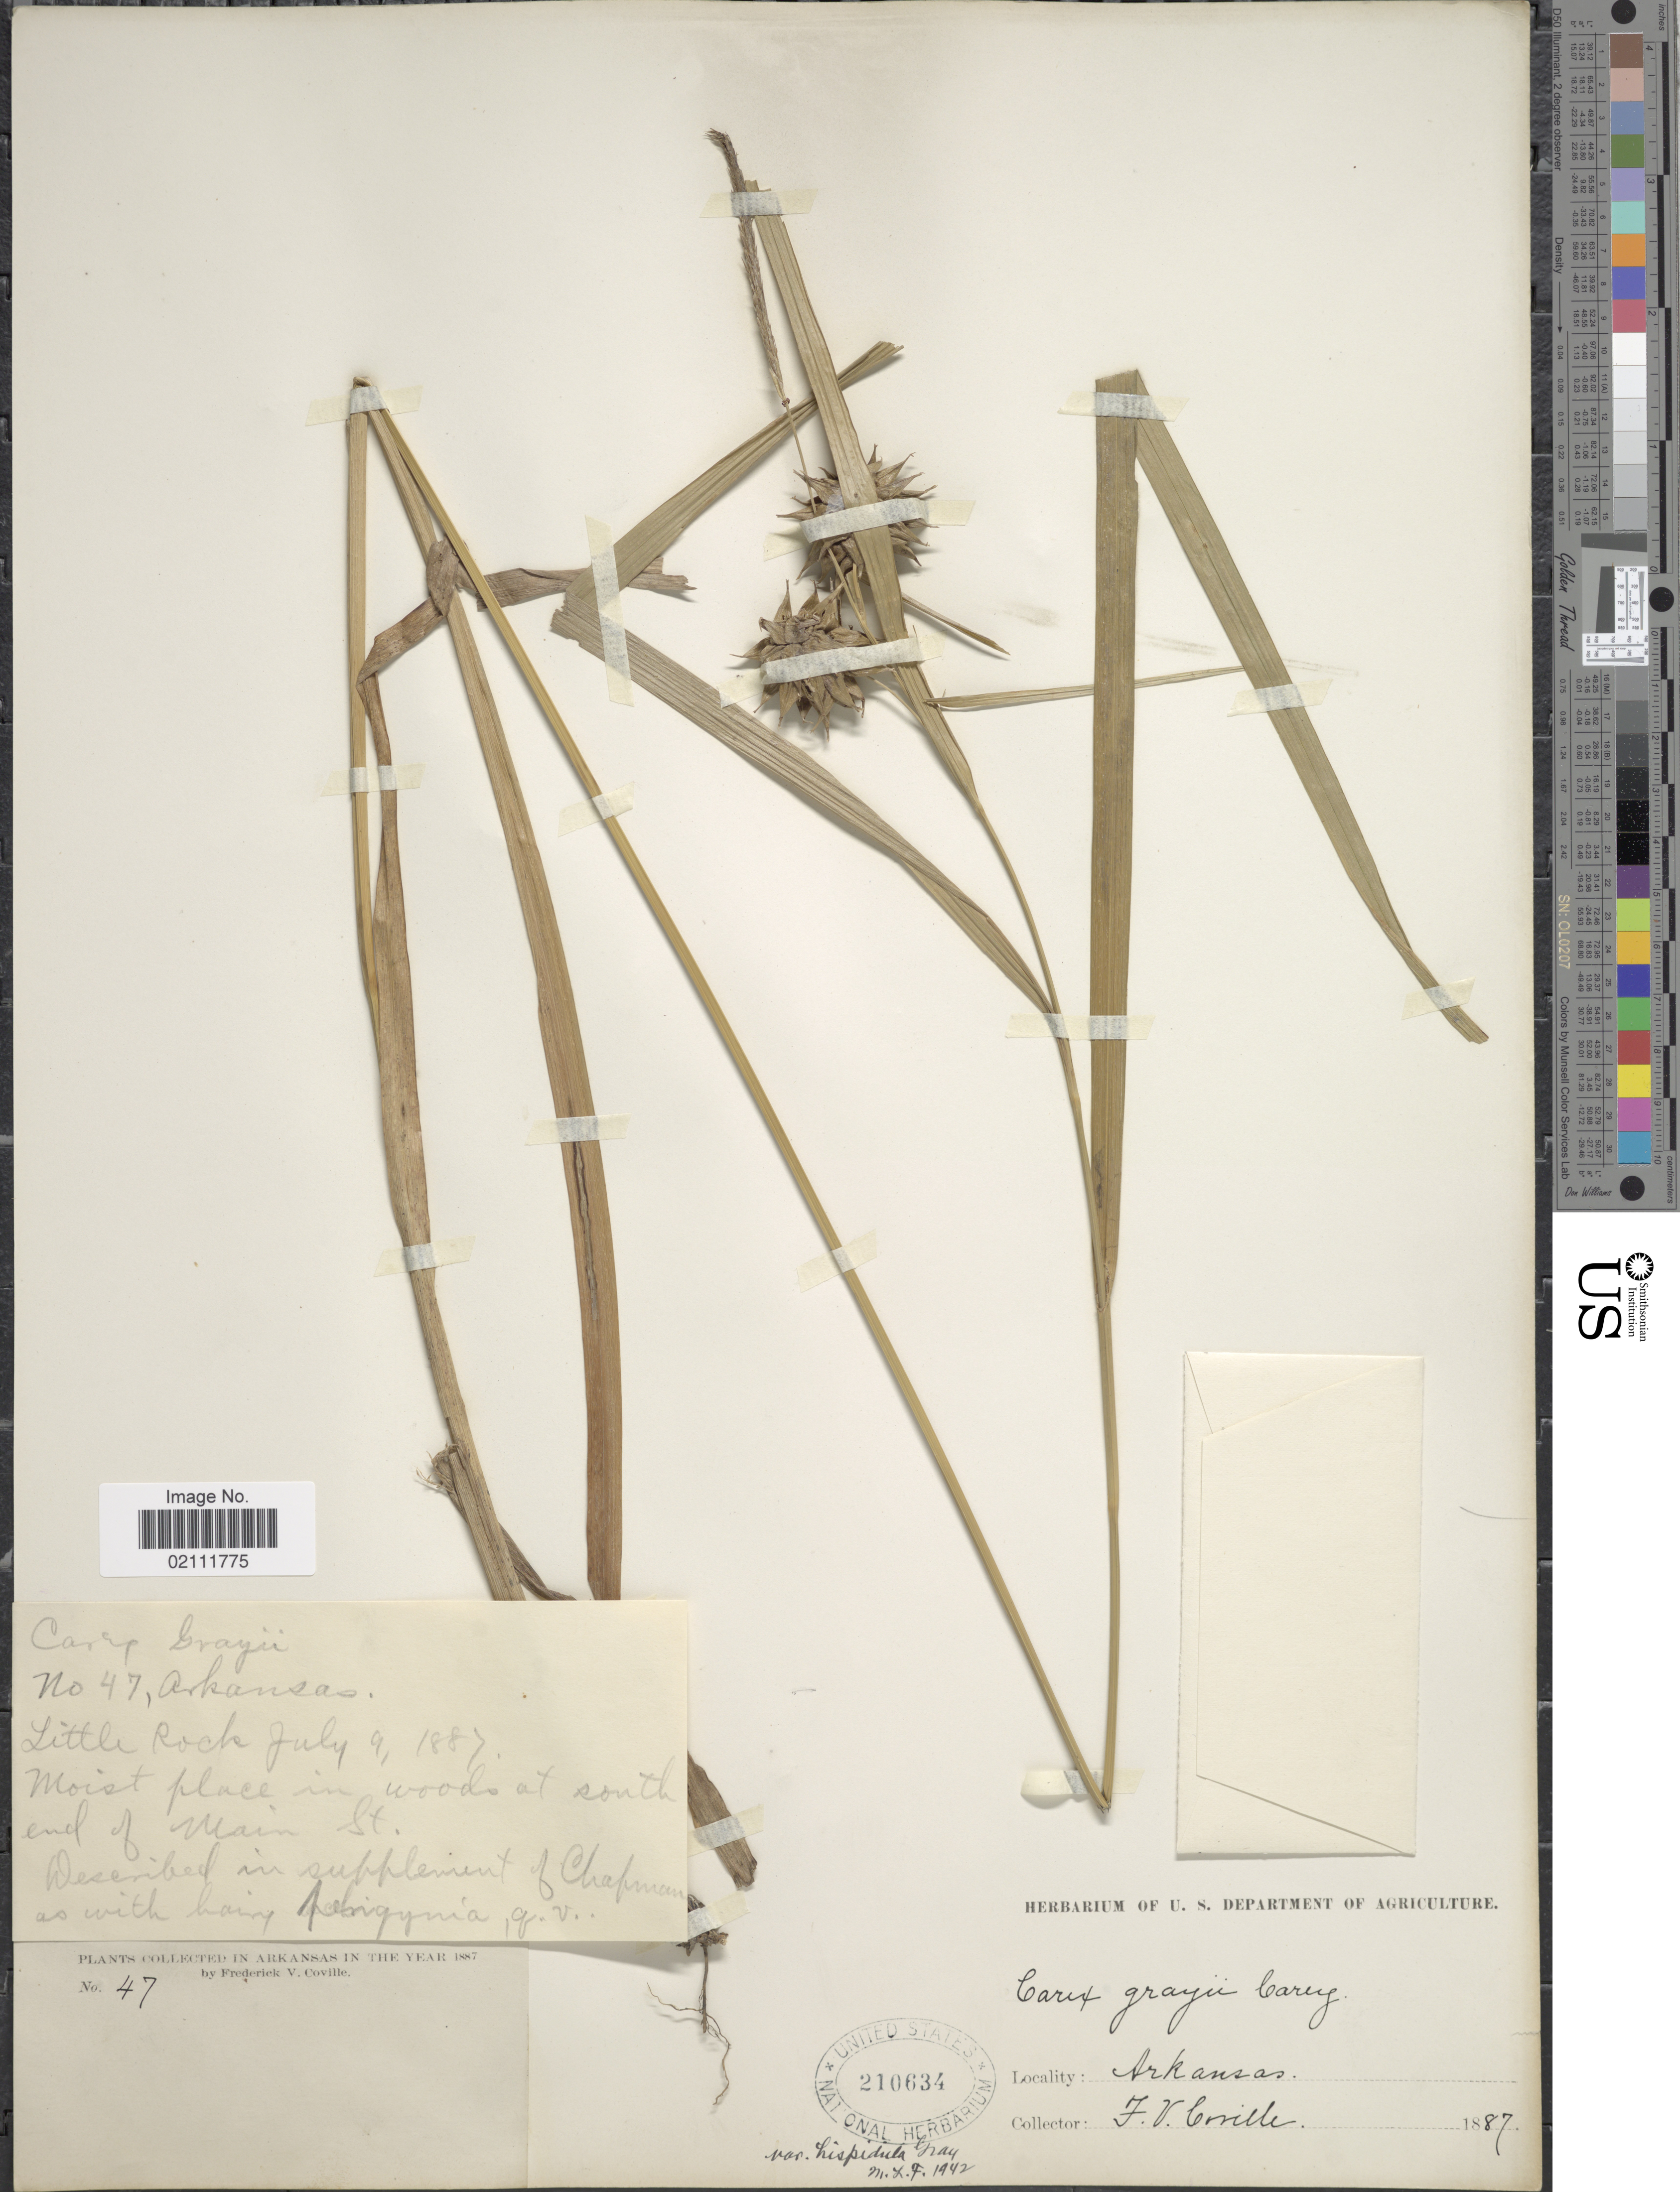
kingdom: Plantae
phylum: Tracheophyta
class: Liliopsida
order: Poales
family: Cyperaceae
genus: Carex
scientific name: Carex grayi var. hispidula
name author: A. Gray ex L.H. Bailey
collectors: F. V. Coville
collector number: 47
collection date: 1887-07-09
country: United States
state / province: Arkansas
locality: Little Rock, moist place in woods at south end of Main St.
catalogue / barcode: US 210634